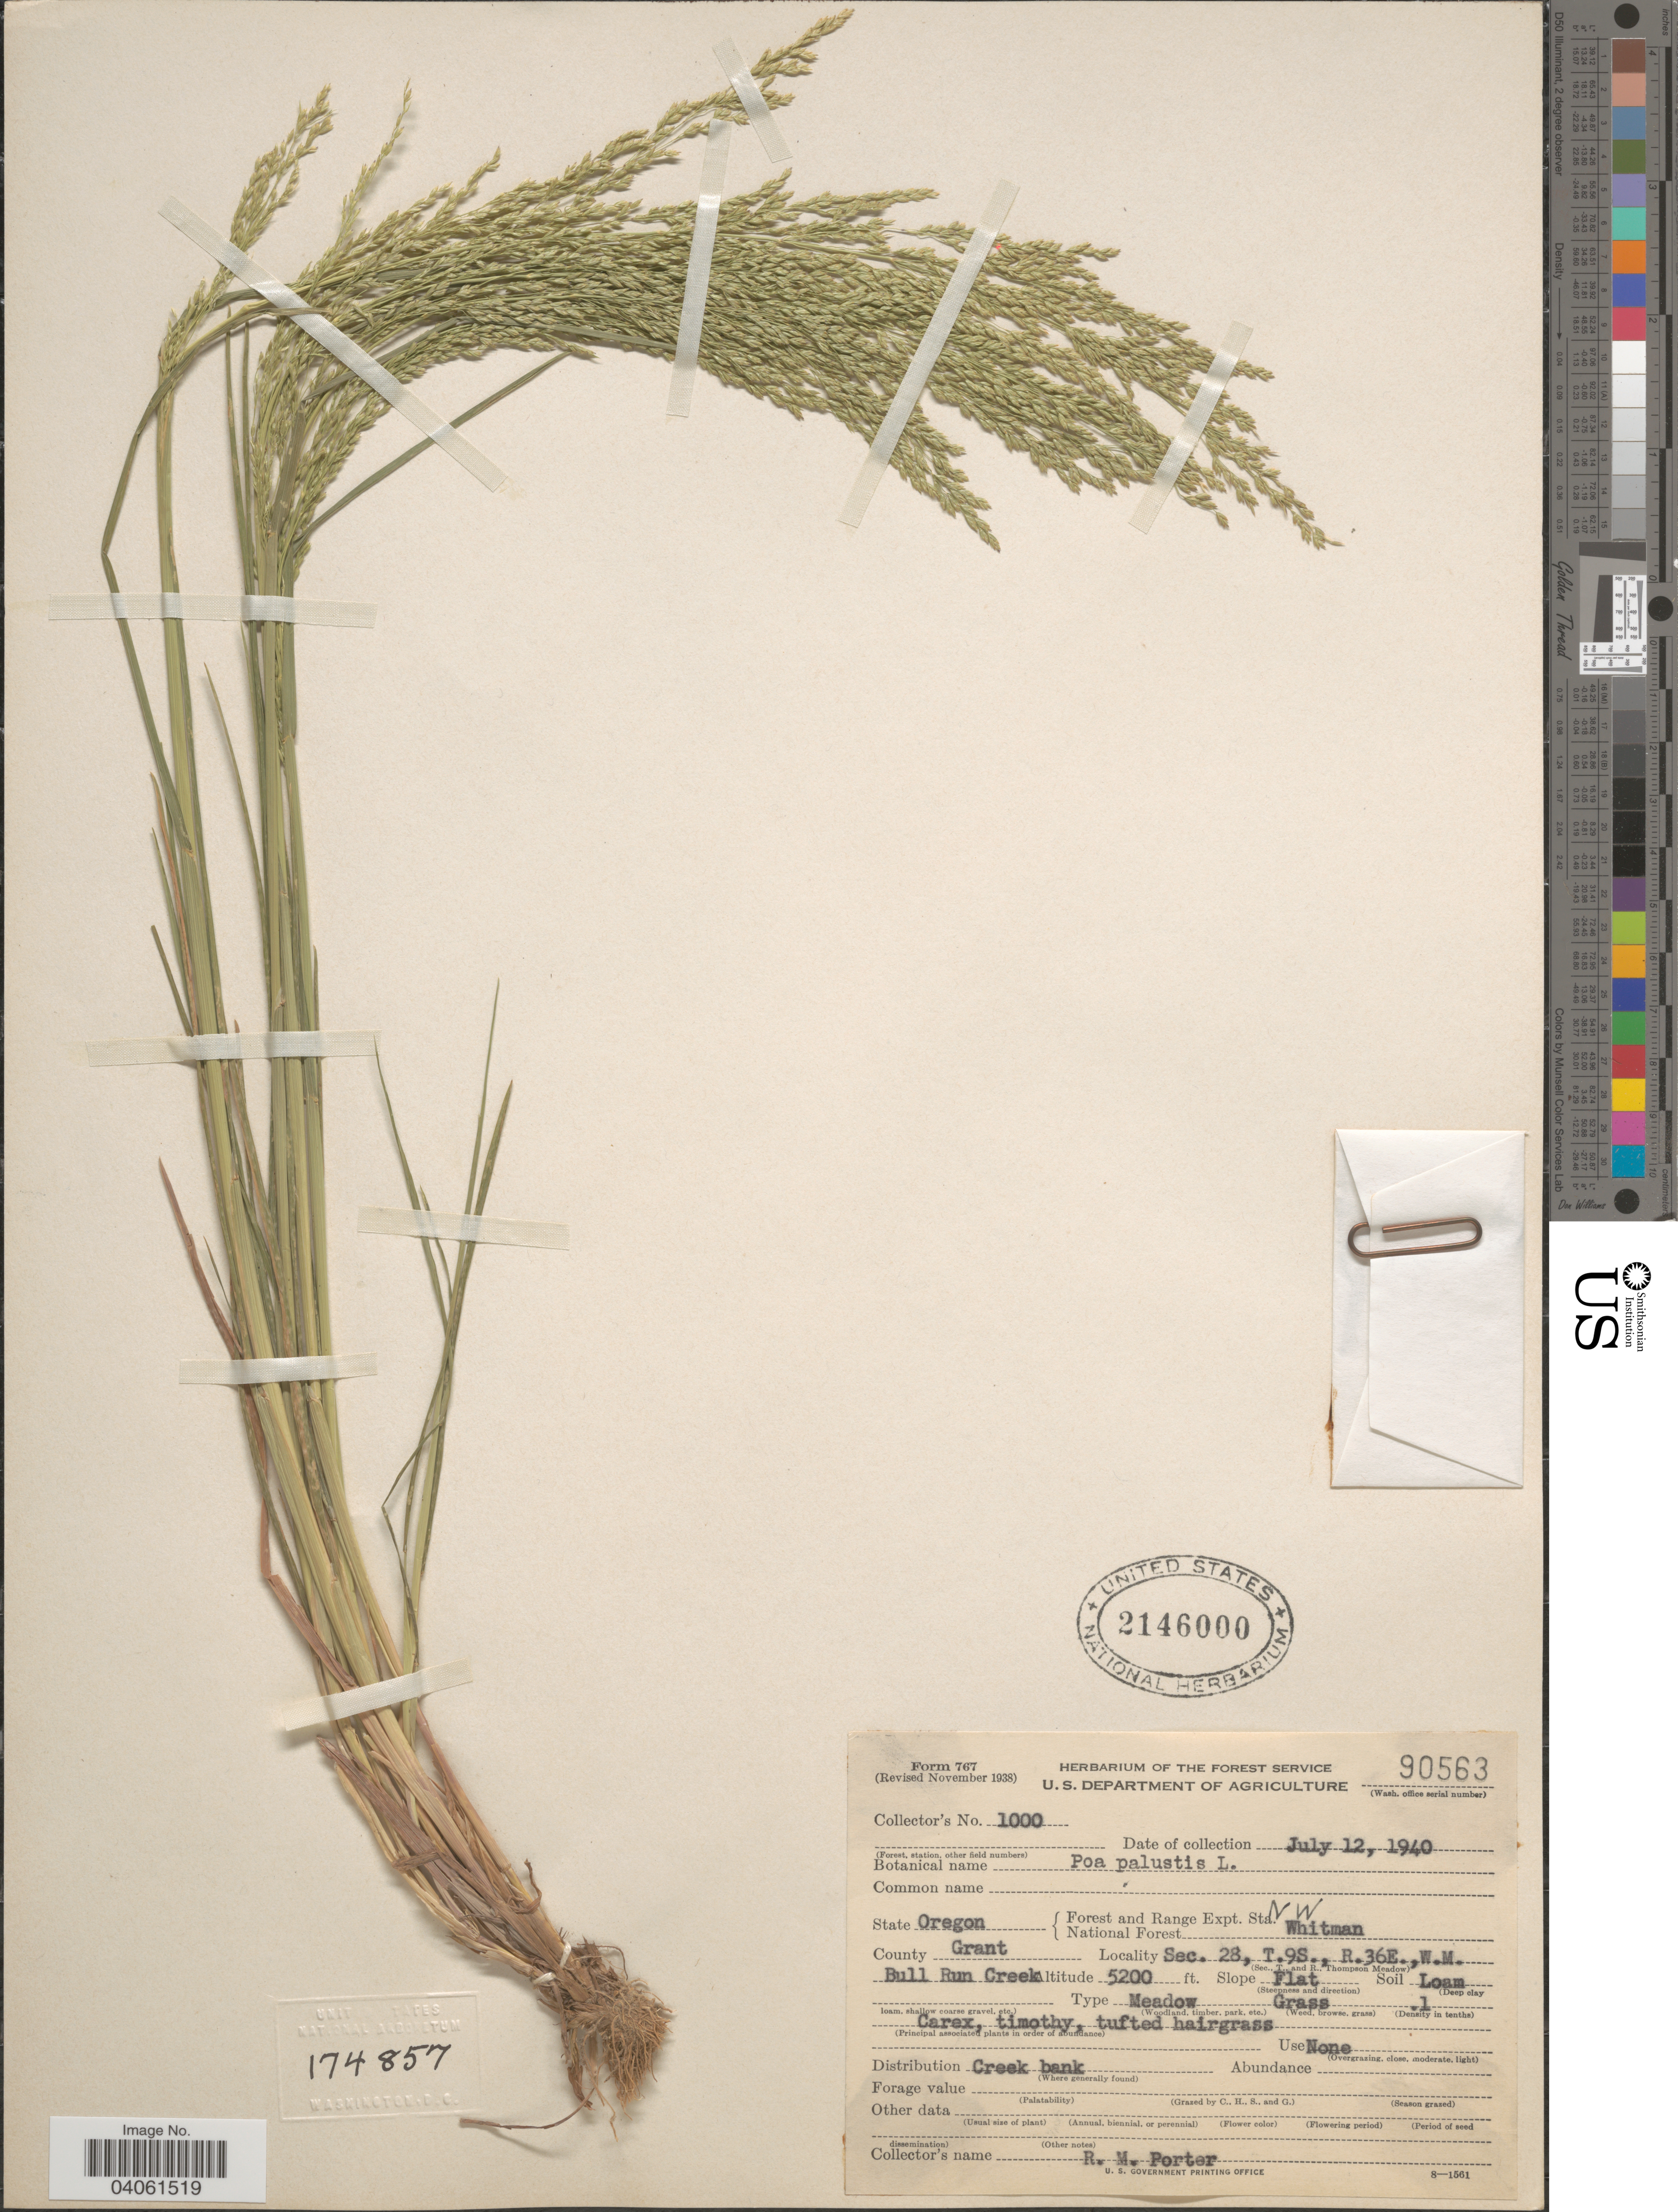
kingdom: Plantae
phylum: Tracheophyta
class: Liliopsida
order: Poales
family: Poaceae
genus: Poa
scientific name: Poa palustris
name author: L.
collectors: R. Porter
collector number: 1000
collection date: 1940-07-12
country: United States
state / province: Oregon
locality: Forest and Range Expt. Sta. National Forest NW Whitman. County Grant. Sec. 28, T.9S., R.36E., W. M. Bull Run Creek.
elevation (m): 1585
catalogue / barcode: US 2146000